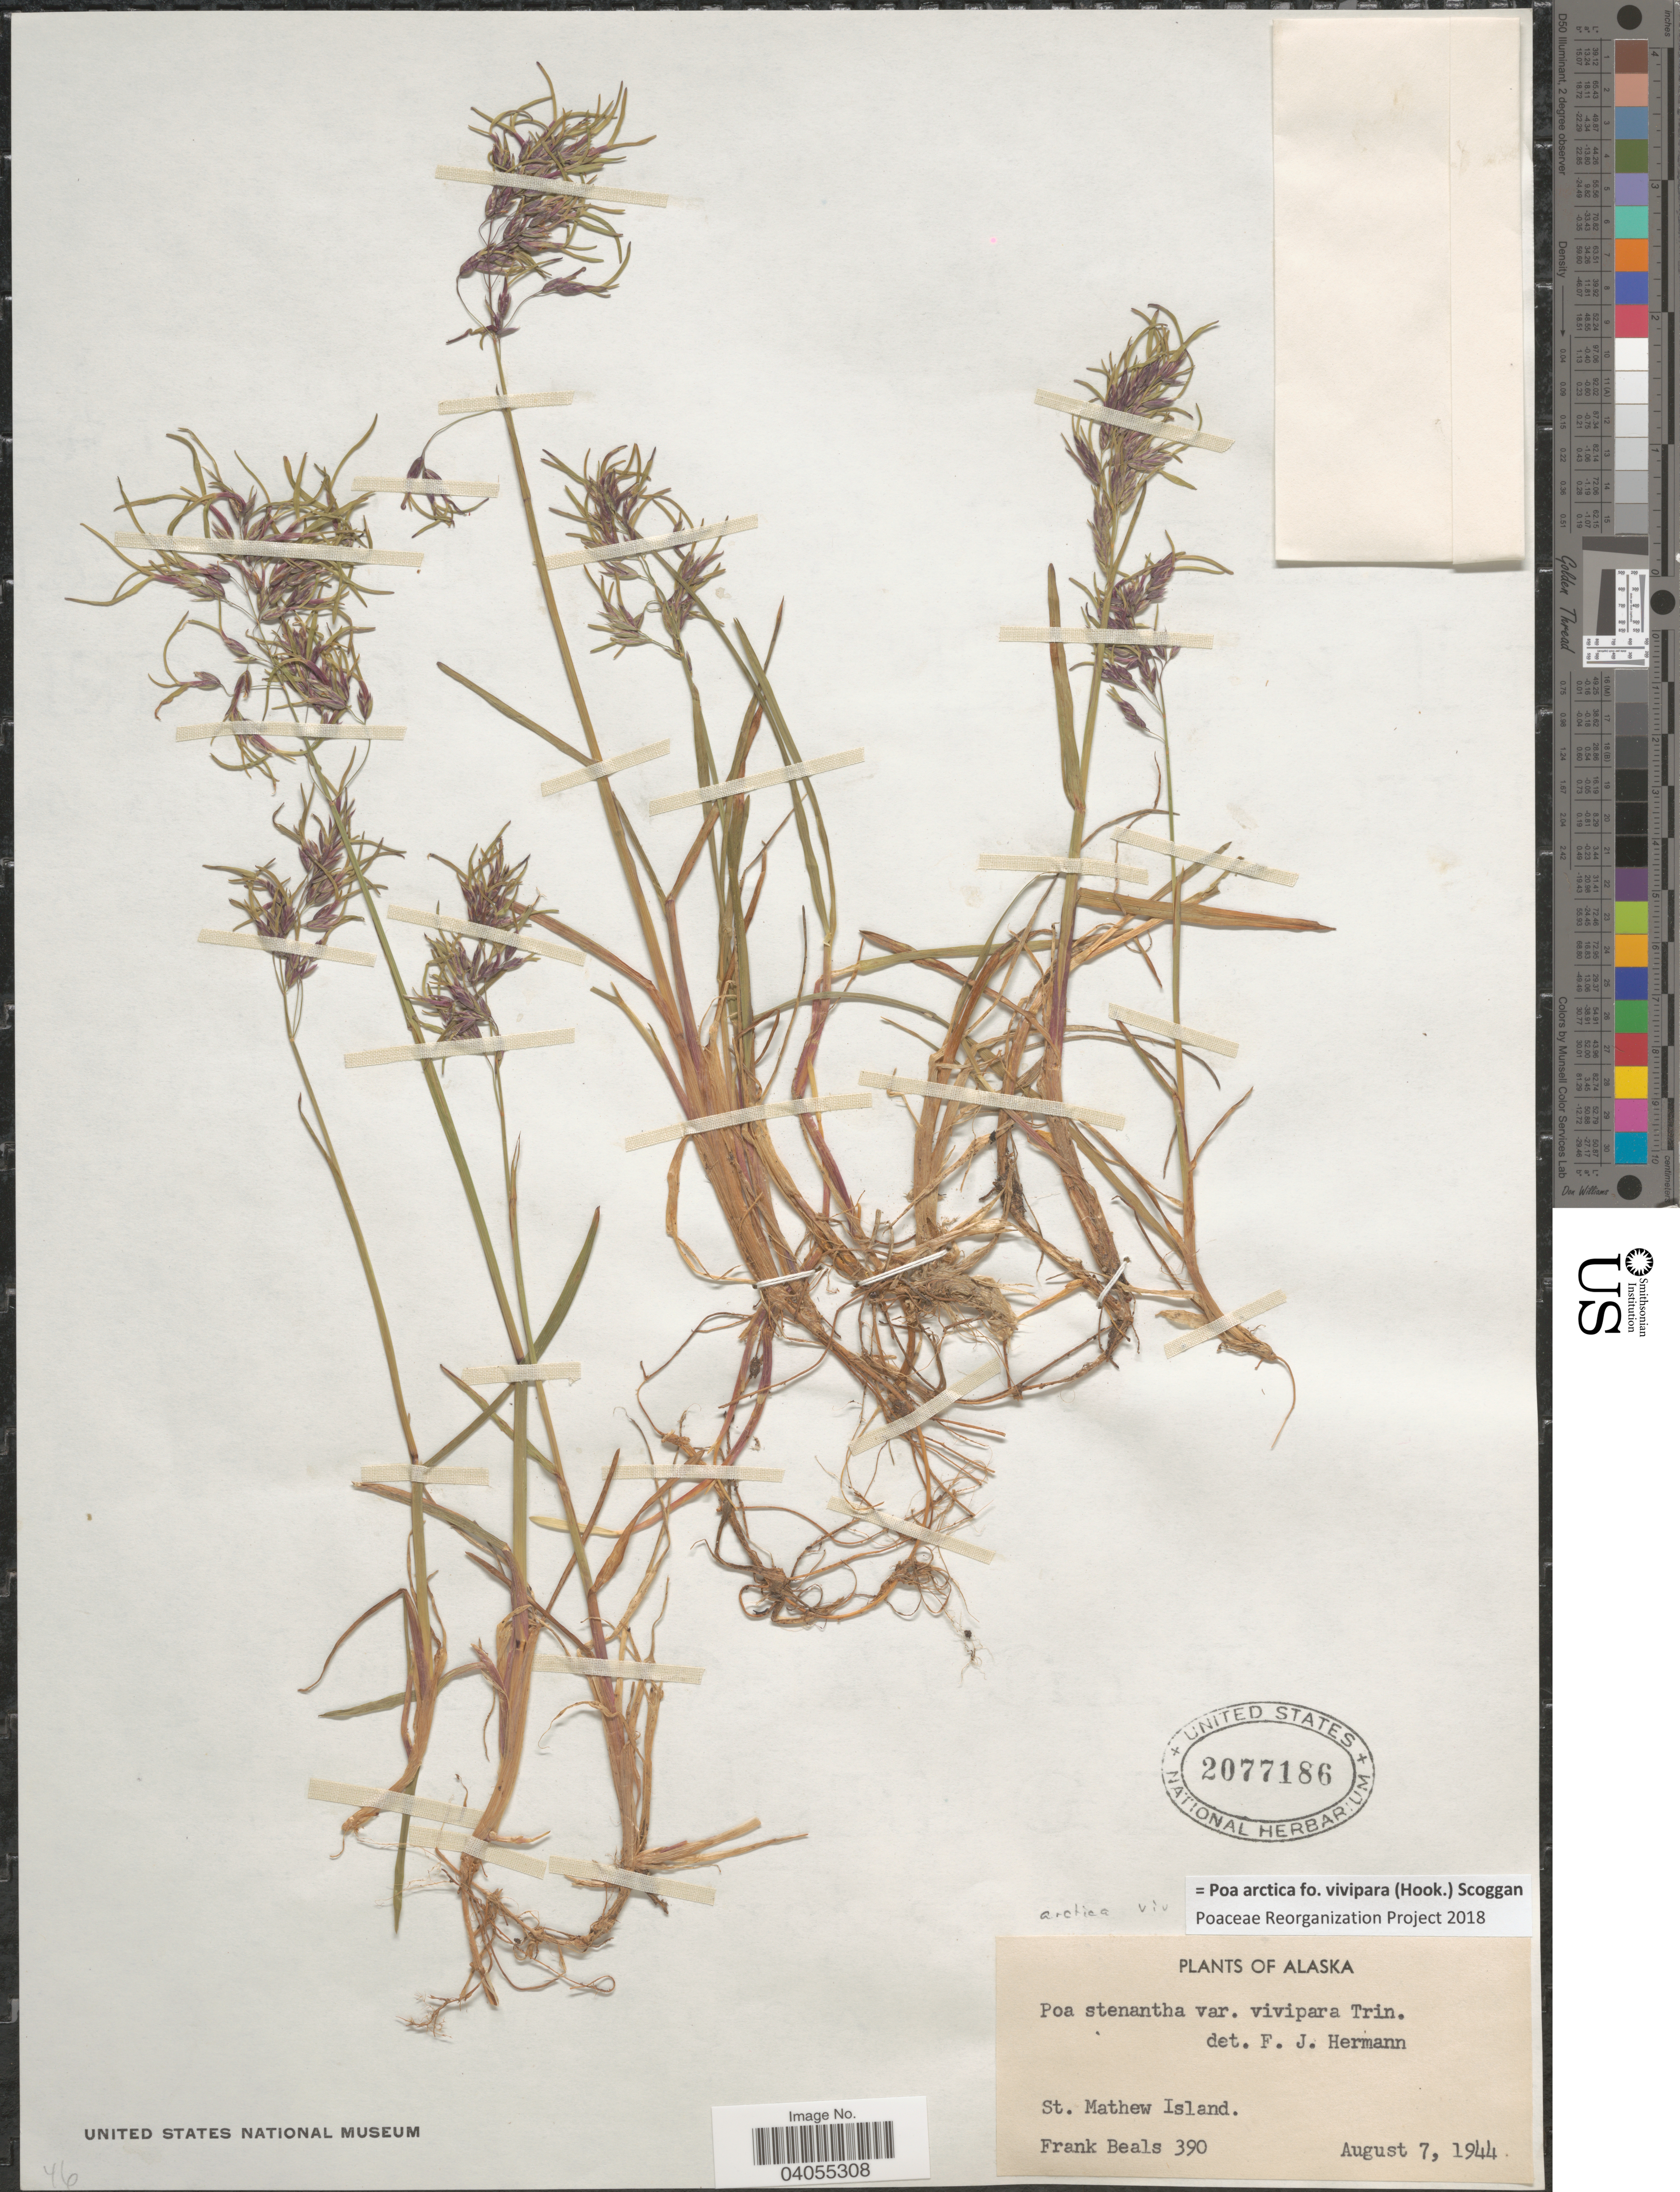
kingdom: Plantae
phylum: Tracheophyta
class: Liliopsida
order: Poales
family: Poaceae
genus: Poa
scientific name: Poa arctica f. vivipara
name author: (Hook.) Scoggan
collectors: F. Beals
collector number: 390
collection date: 1944-08-07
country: United States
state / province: Alaska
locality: St. Mathew Island.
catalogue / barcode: US 2077186